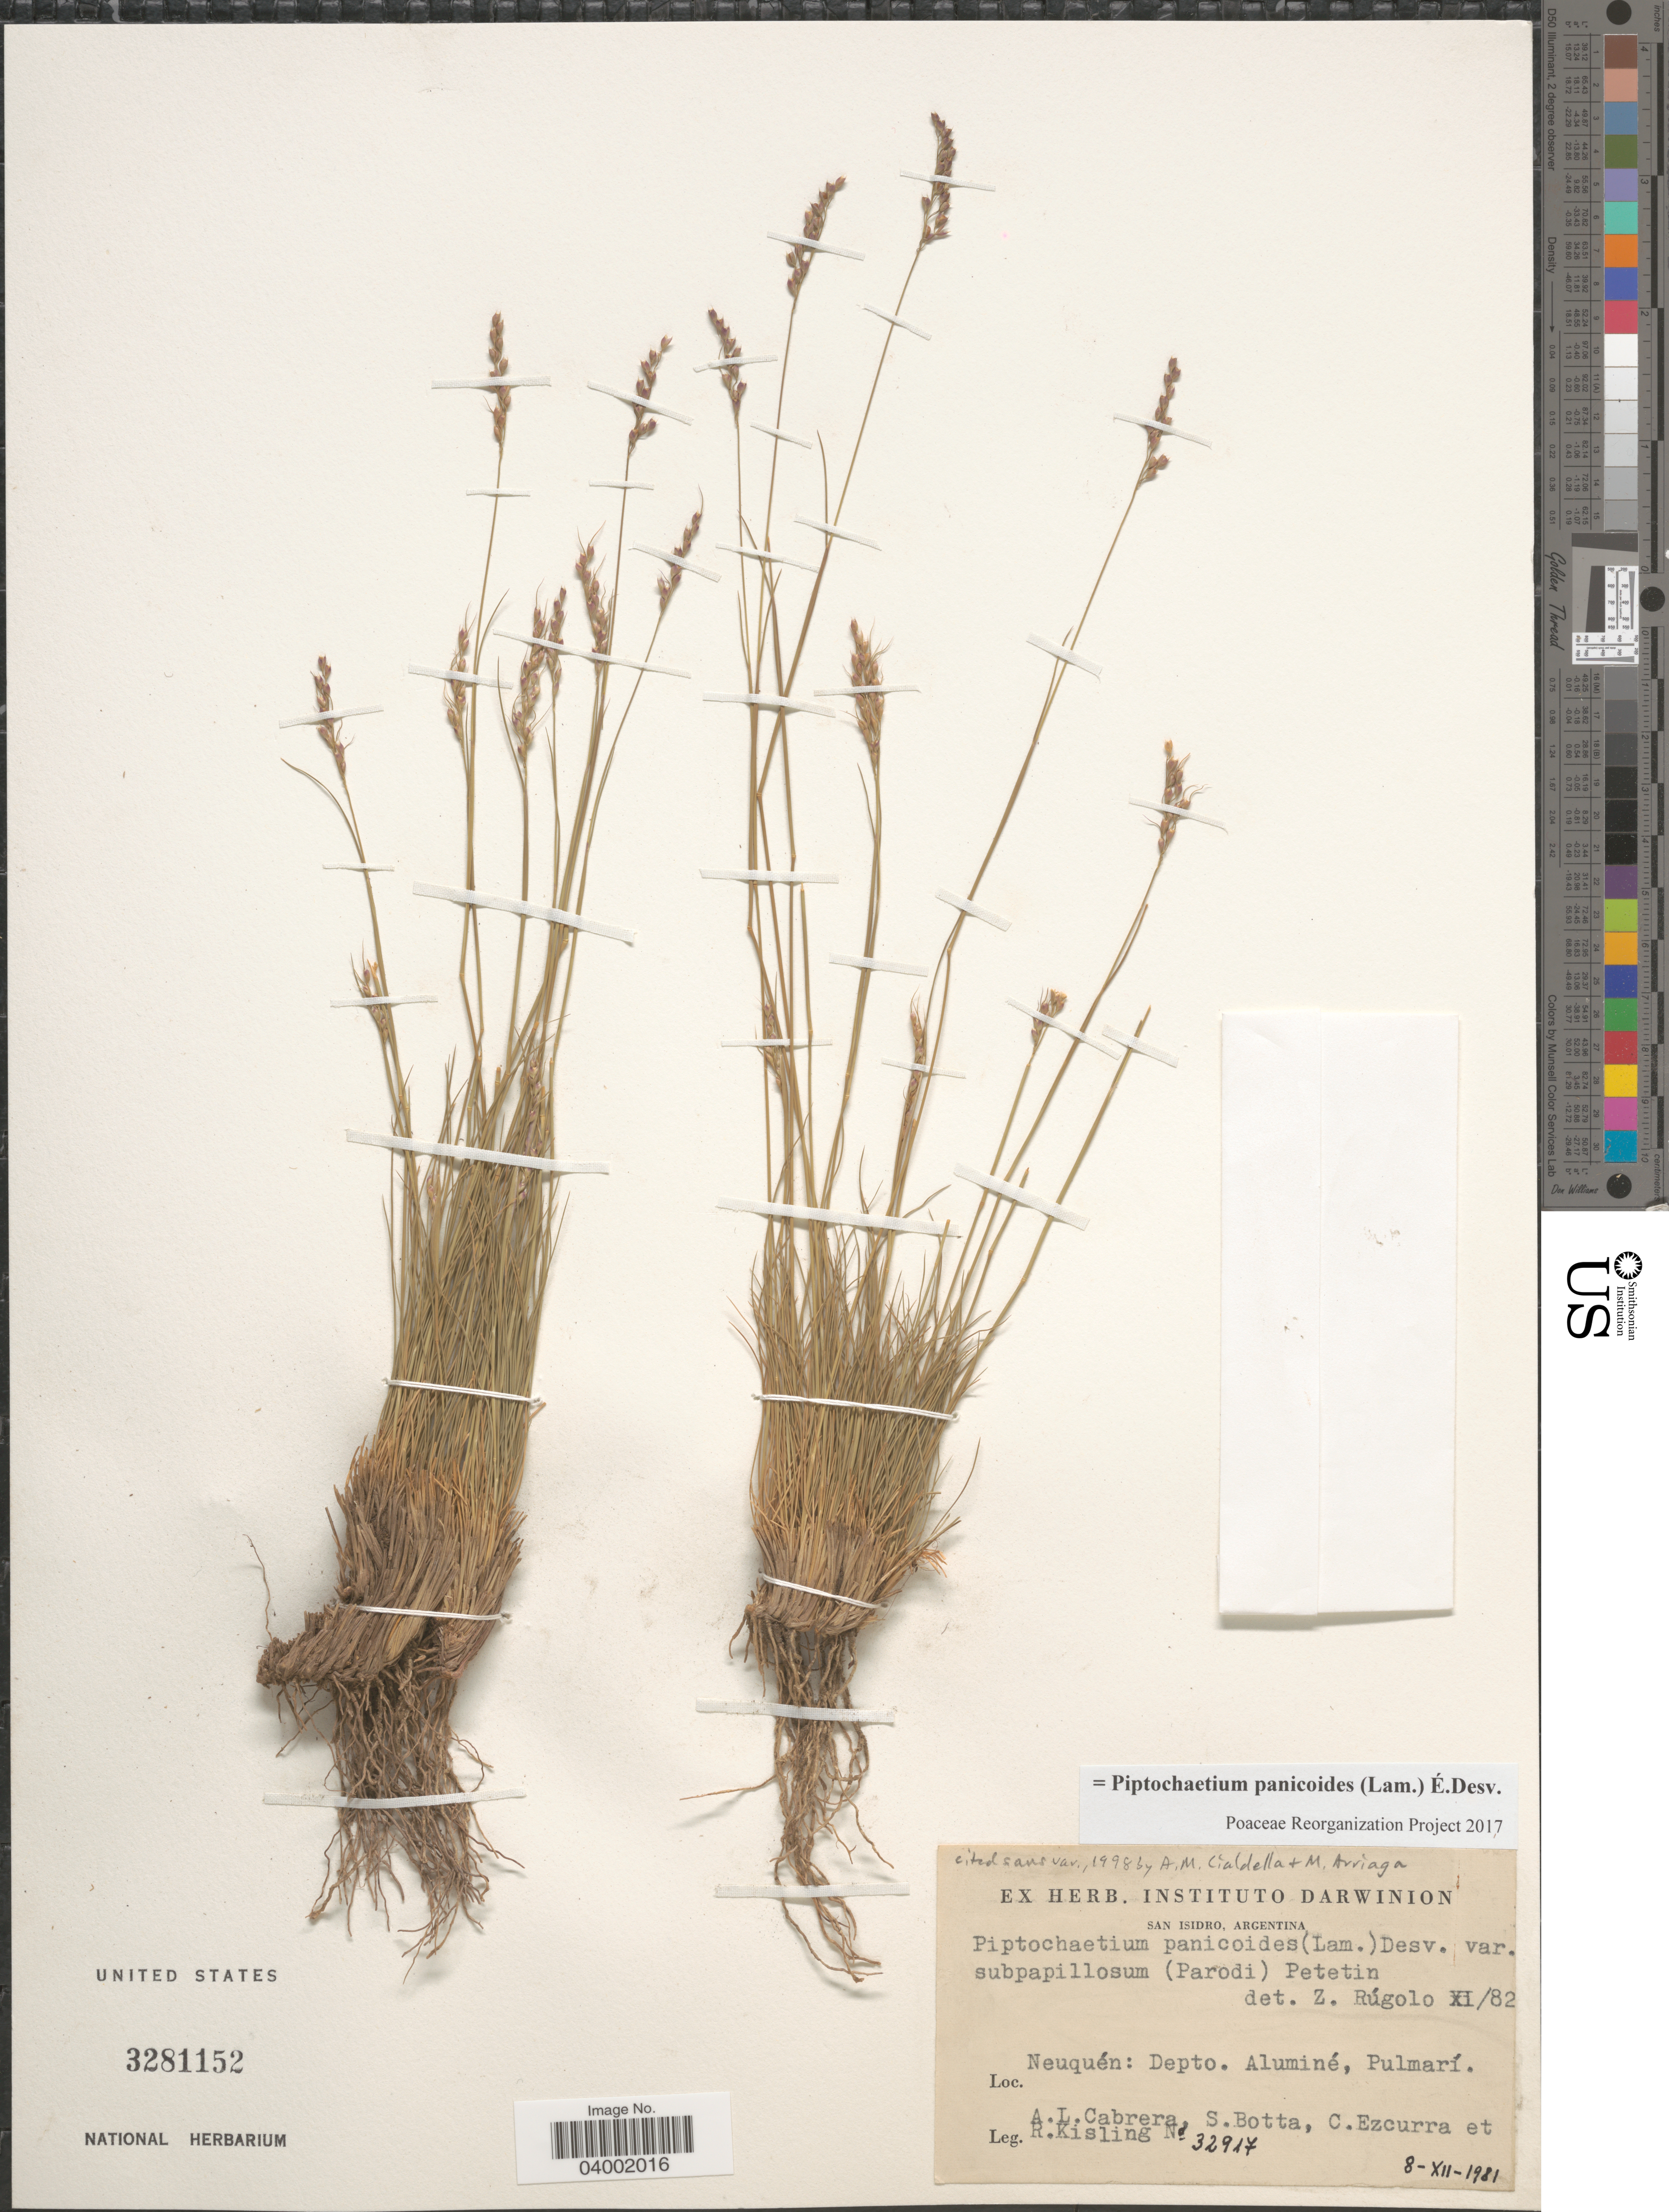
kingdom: Plantae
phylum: Tracheophyta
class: Liliopsida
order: Poales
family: Poaceae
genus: Piptochaetium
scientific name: Piptochaetium panicoides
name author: (Lam.) É. Desv.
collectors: A. L. Cabrera, S. Botta, C. Ezcurra & R. Kisling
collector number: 32917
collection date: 1921-12-08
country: Argentina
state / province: Neuquen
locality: Depto. Aluminé, Pulmarí.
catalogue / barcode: US 3281152